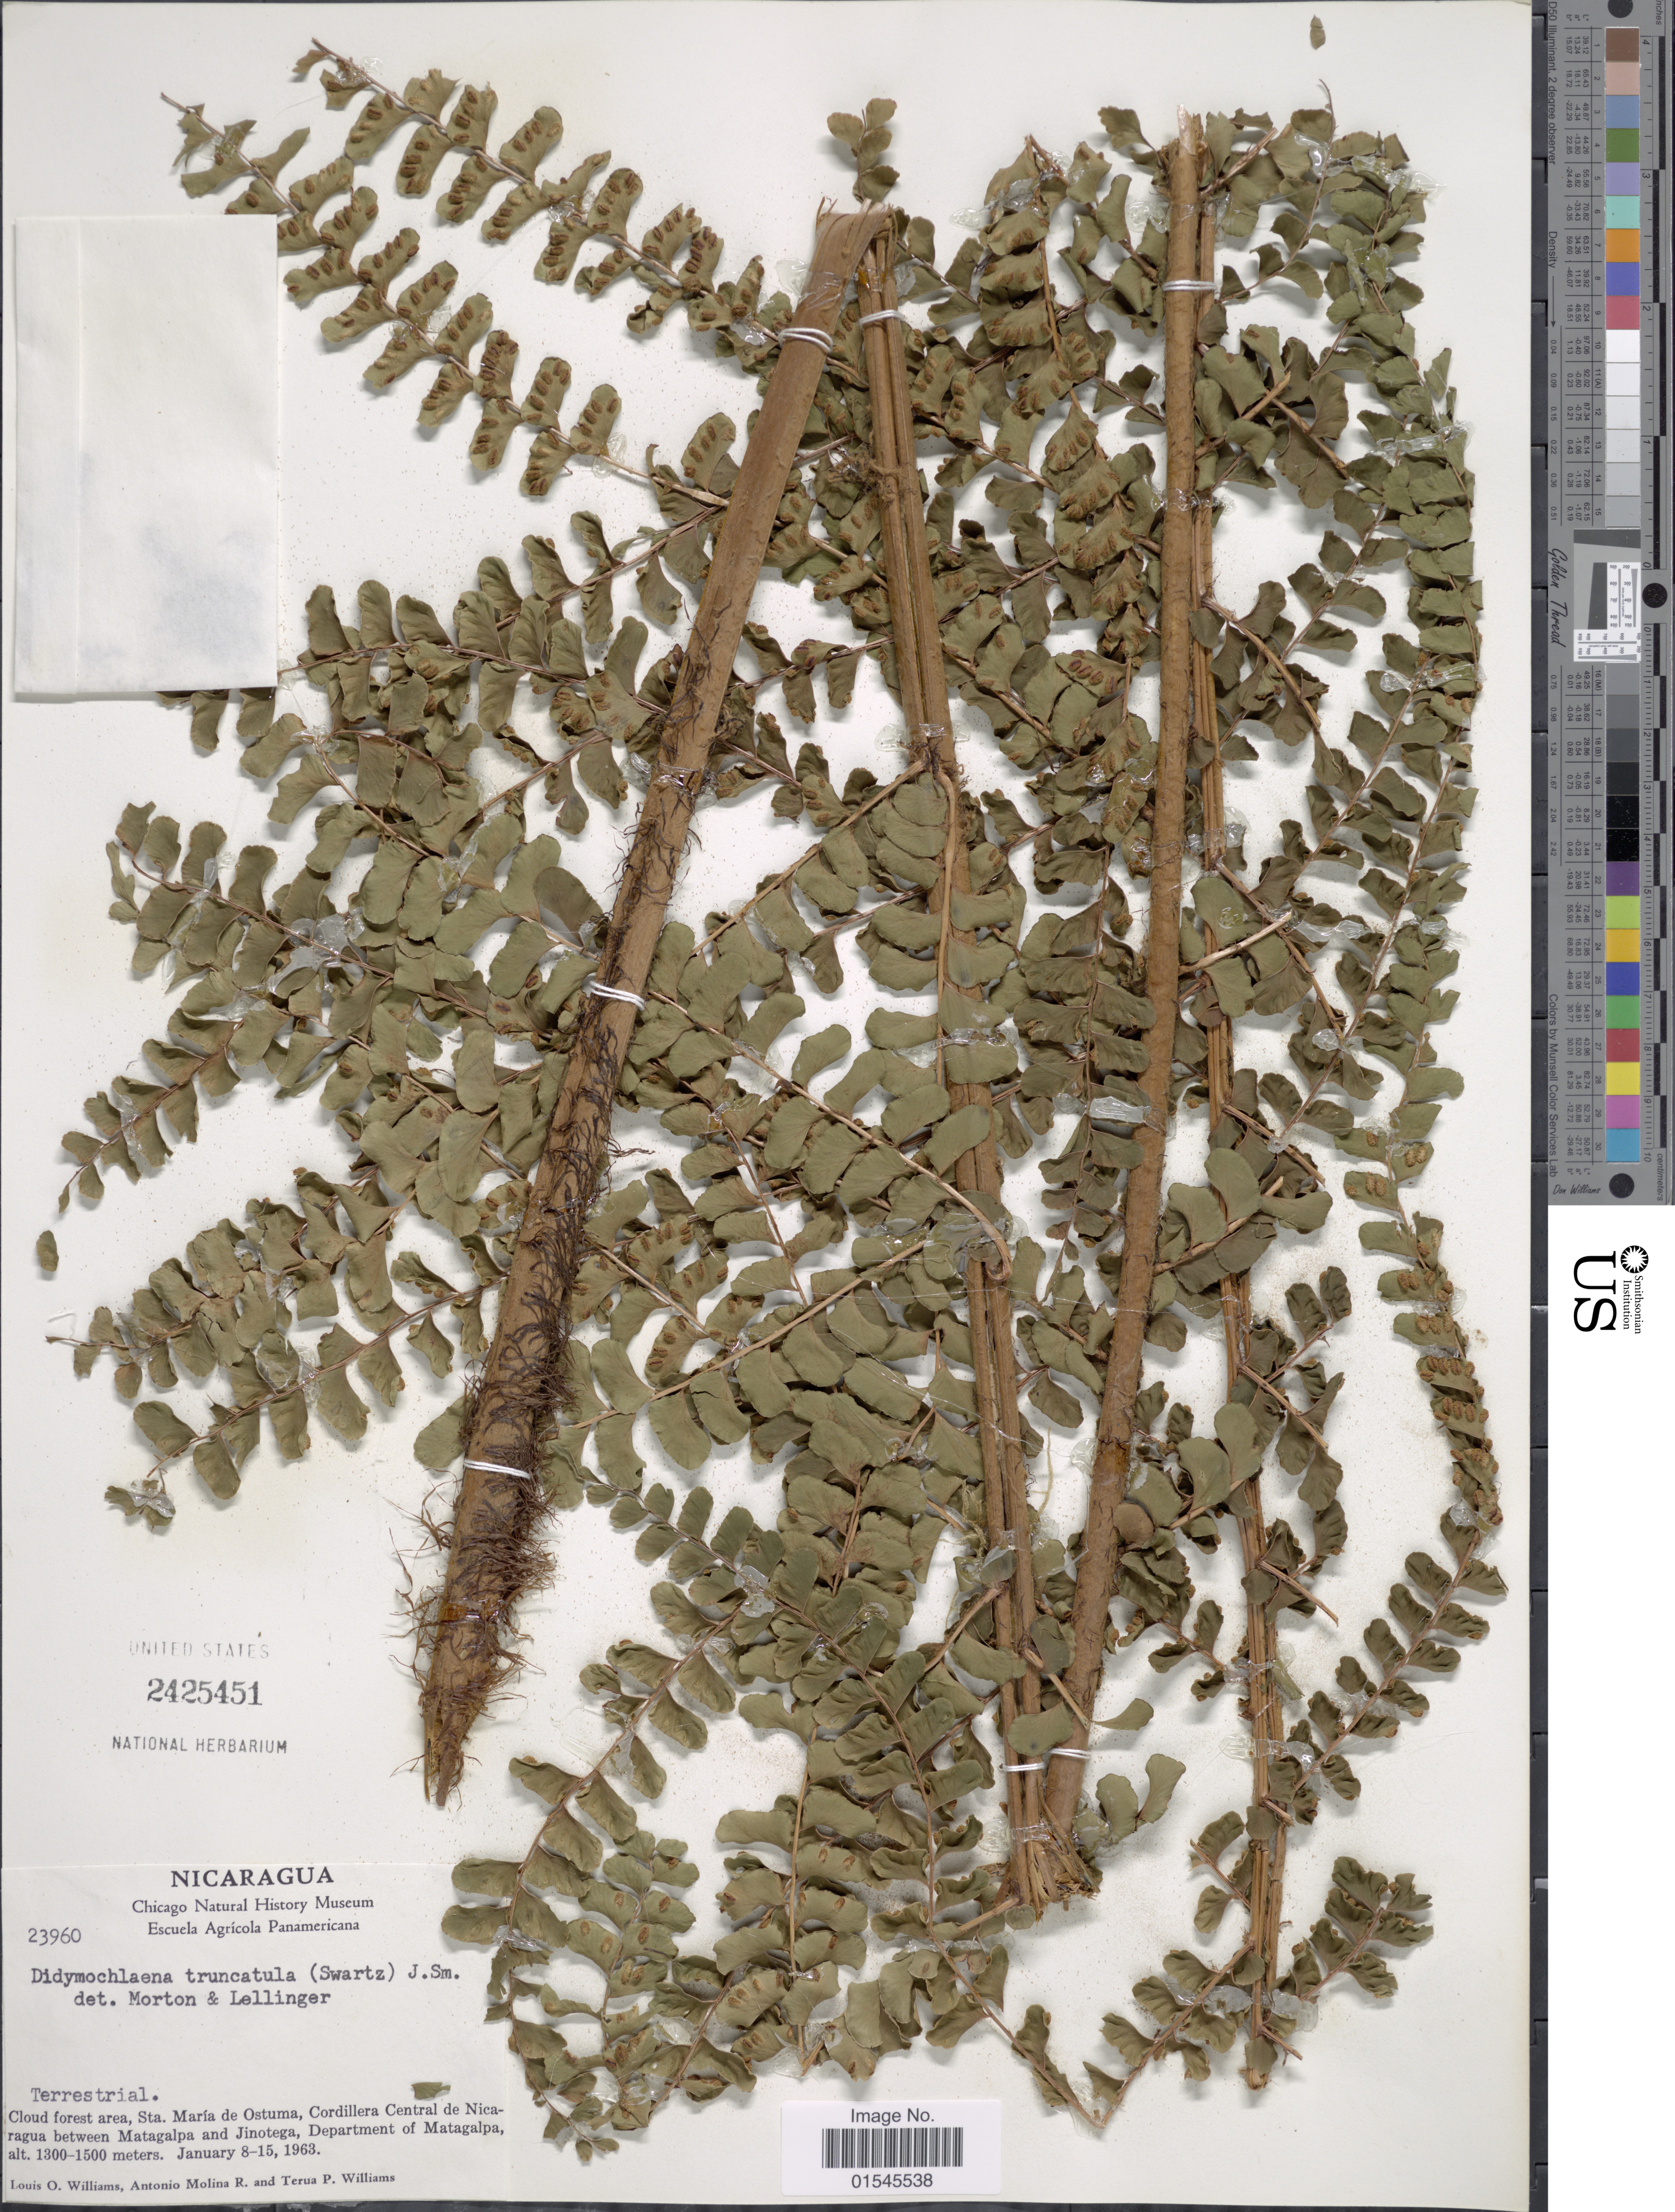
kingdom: Plantae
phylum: Tracheophyta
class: Polypodiopsida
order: Polypodiales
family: Didymochlaenaceae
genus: Didymochlaena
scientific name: Didymochlaena truncatula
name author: (Sw.) J. Sm.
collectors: L. O. Williams, A. R. Molina & T. Williams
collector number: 23960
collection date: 1963-01-08/1963-01-15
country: Nicaragua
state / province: Matagalpa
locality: Cloud forest area, Sta. Maria de Ostuma, Cordillera Cnetral de NIcaragua between matagalpa and Jinotega, department of Matagalpa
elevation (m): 1300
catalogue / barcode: US 2425451